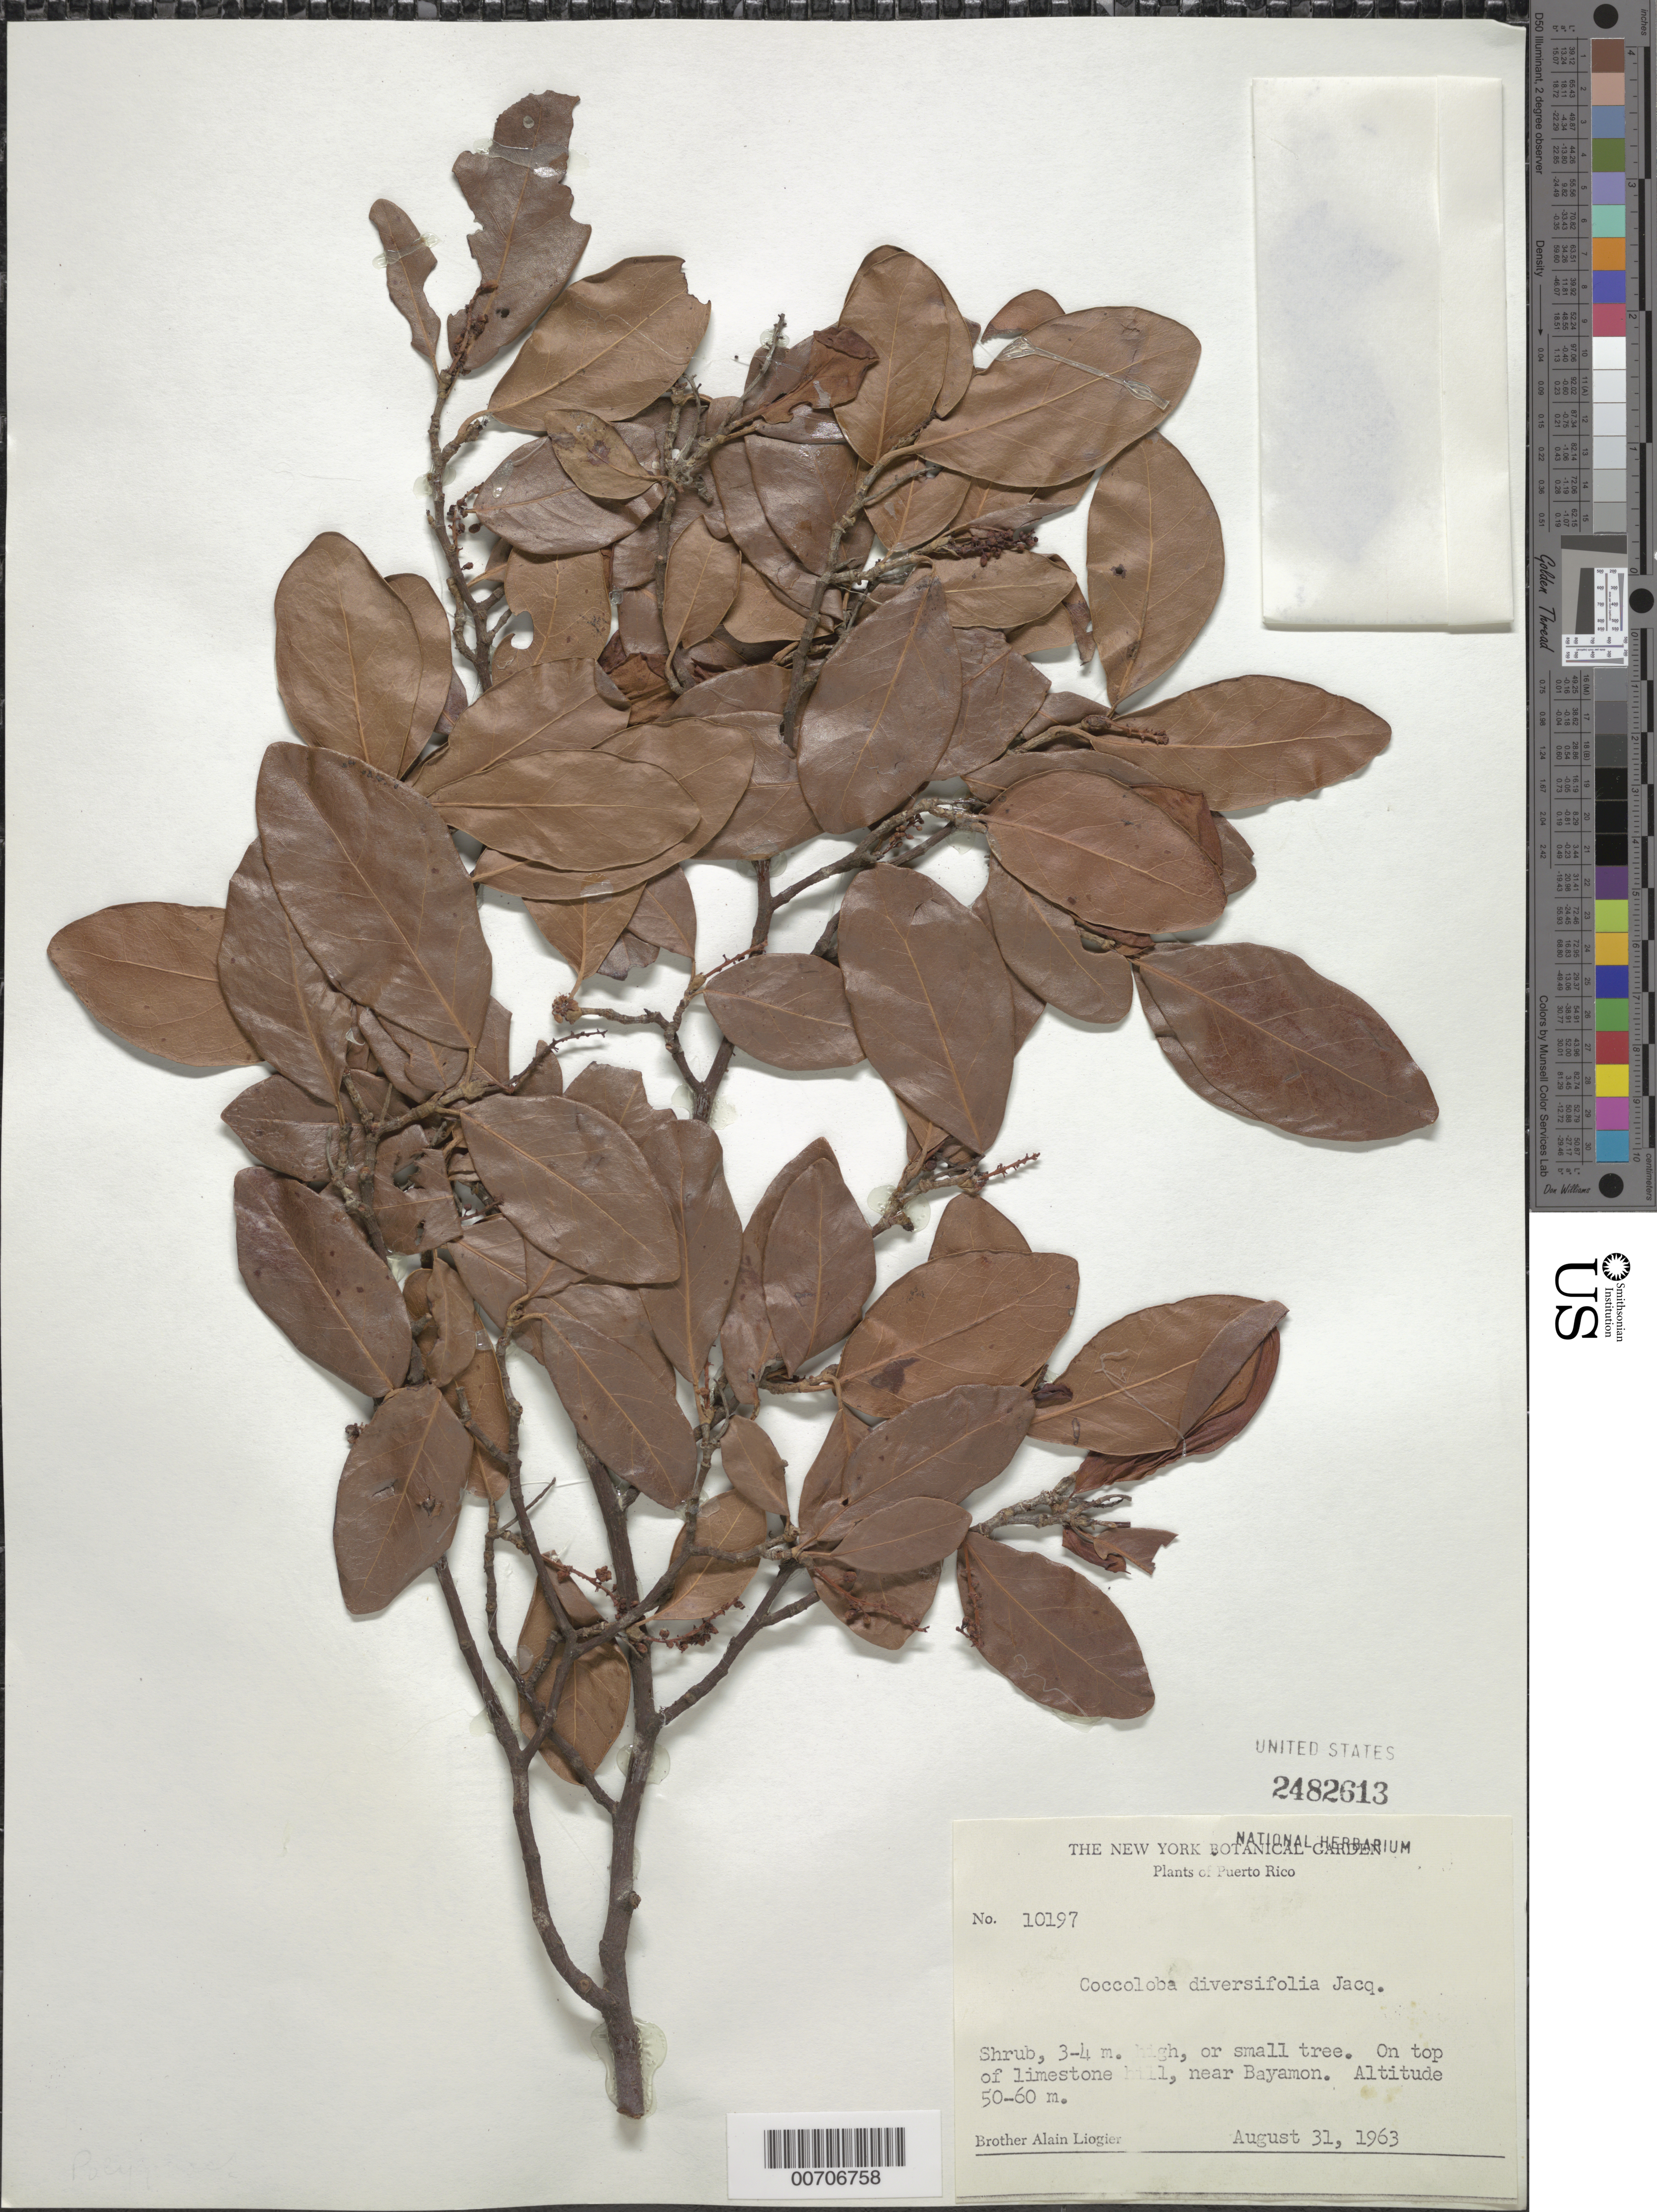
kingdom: Plantae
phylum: Tracheophyta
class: Magnoliopsida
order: Caryophyllales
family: Polygonaceae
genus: Coccoloba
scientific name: Coccoloba diversifolia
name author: Jacq.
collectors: A. H. Liogier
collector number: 10197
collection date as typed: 31 Aug 1963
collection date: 1963-08-31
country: Puerto Rico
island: Greater Antilles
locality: Bayamon, vic of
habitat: On top of limestone hill.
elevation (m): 50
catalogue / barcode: US 2482613